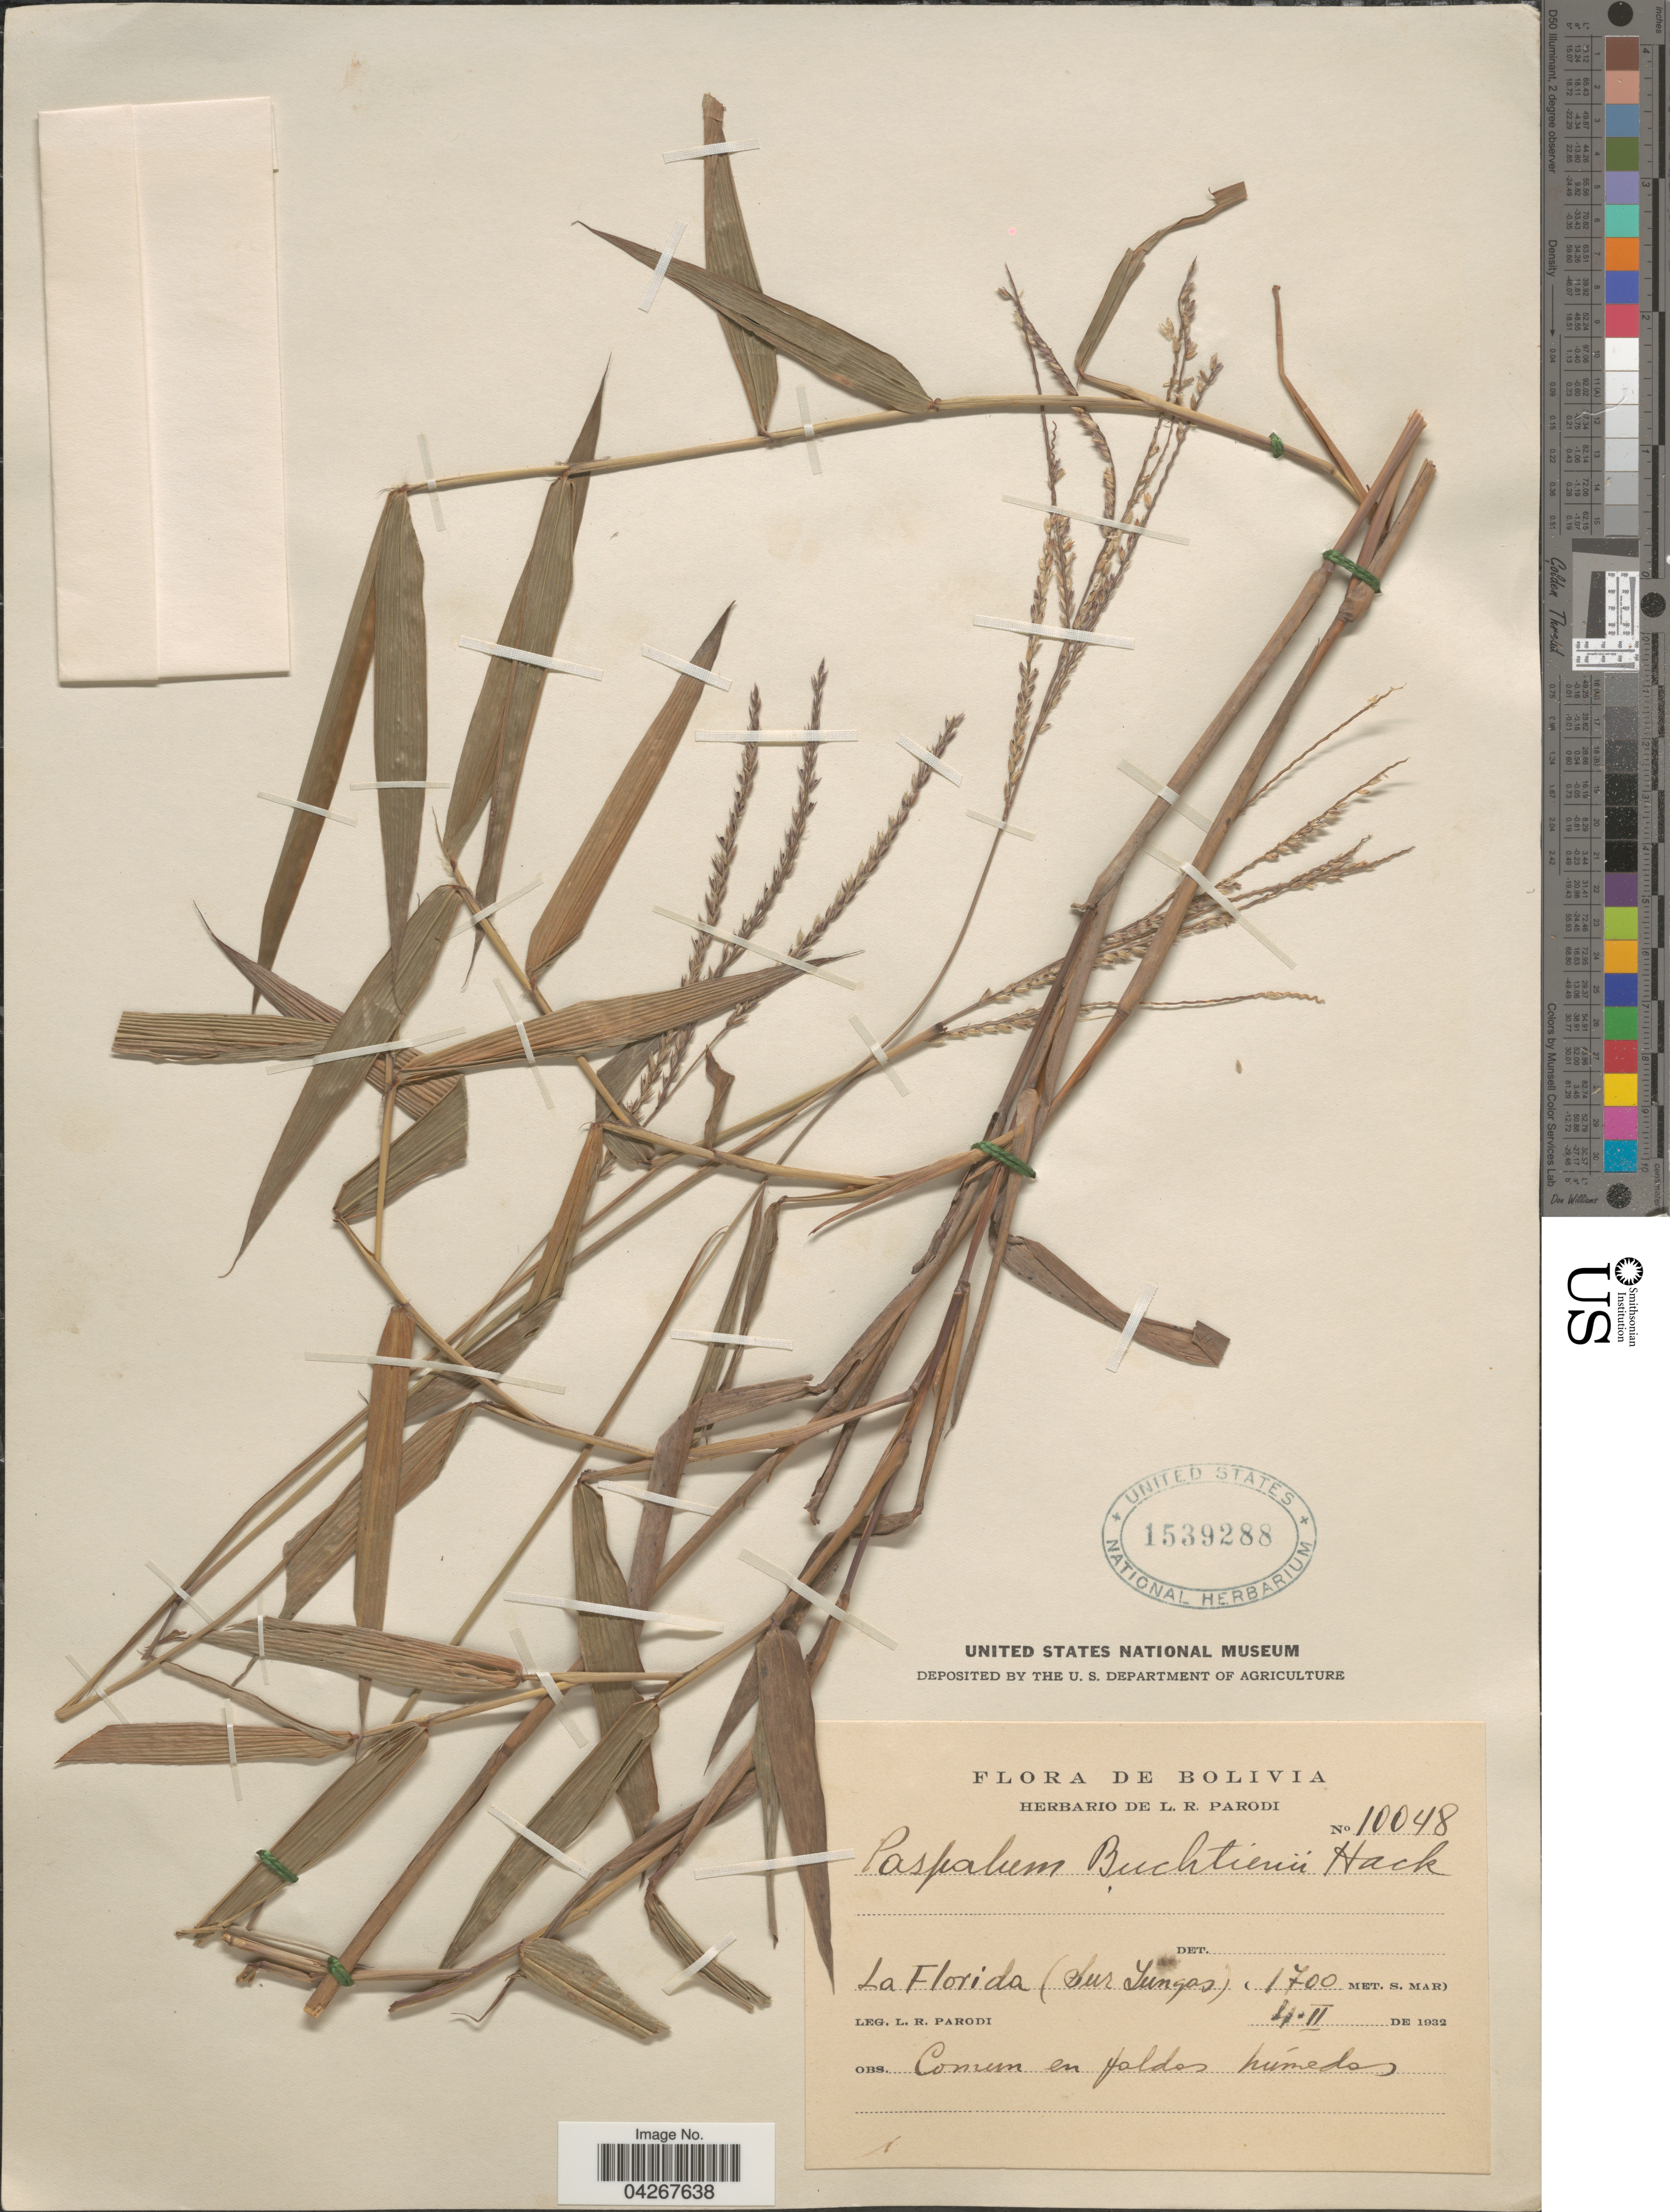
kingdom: Plantae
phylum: Tracheophyta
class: Liliopsida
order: Poales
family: Poaceae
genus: Paspalum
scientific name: Paspalum buchtienii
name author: Hack.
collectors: L. R. Parodi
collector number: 10048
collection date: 1932-02-04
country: Bolivia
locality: La Florida (Sur Yungas).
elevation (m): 1700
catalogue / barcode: US 1539288